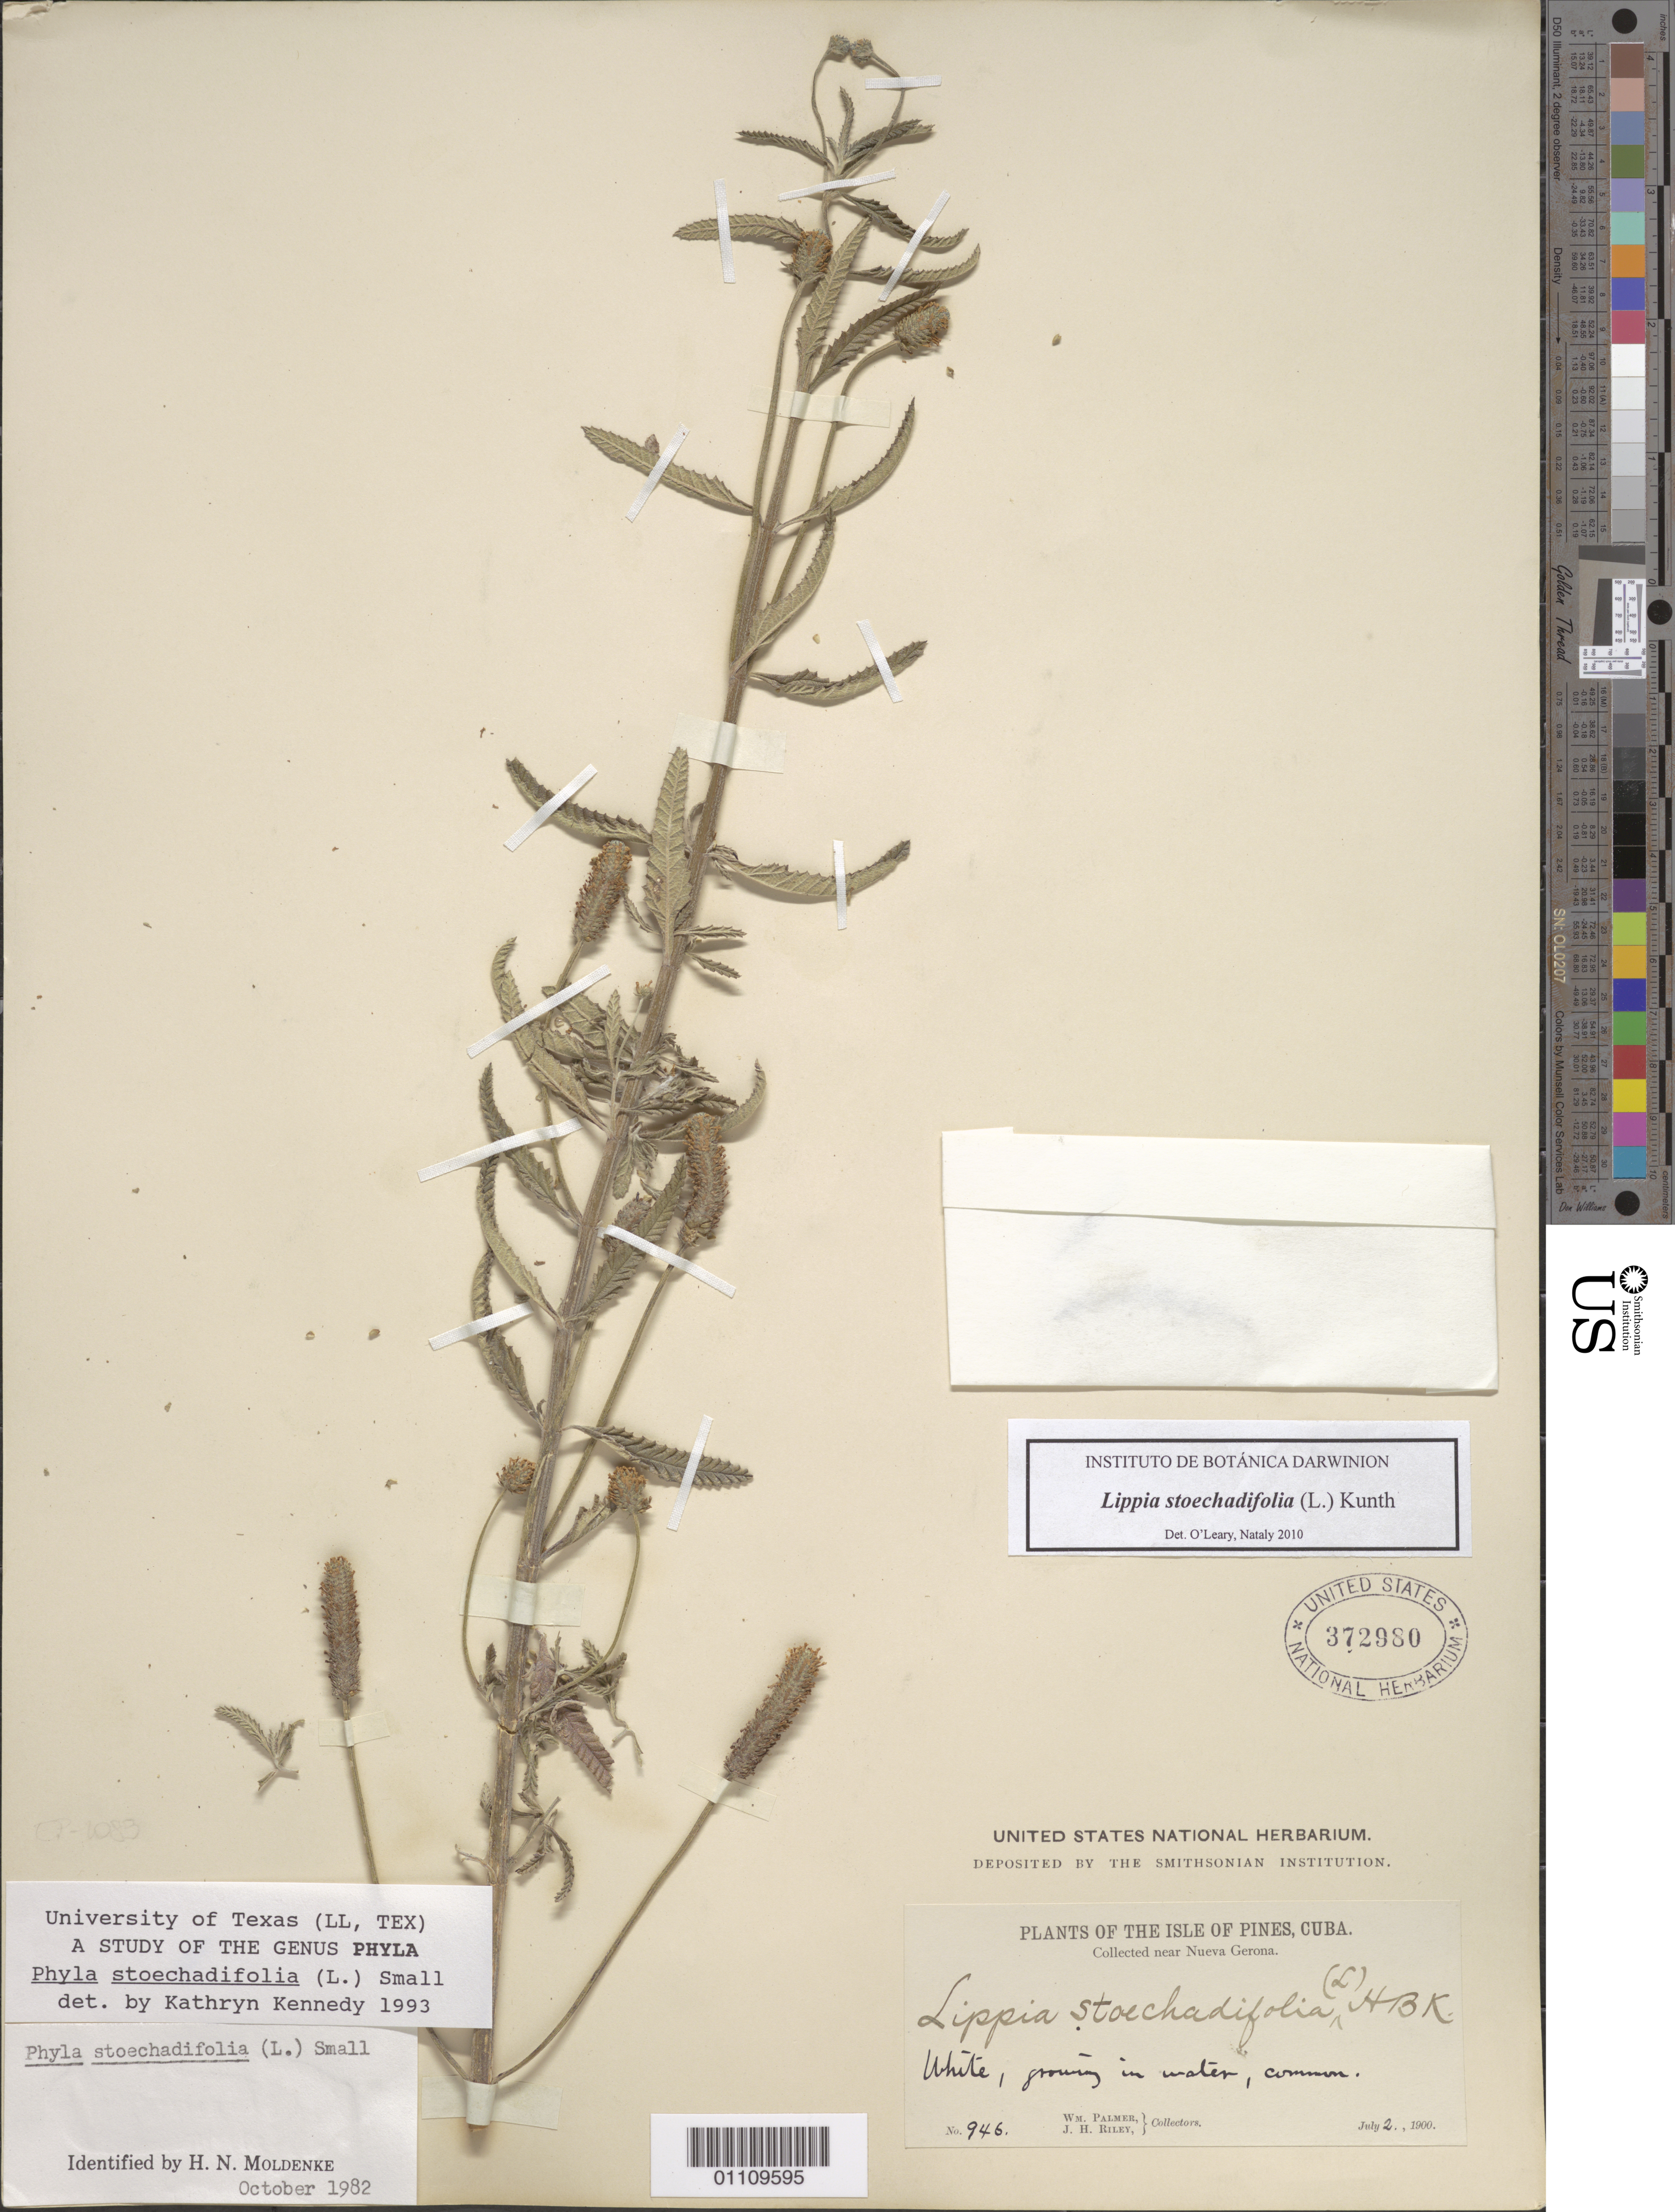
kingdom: Plantae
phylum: Tracheophyta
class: Magnoliopsida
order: Lamiales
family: Verbenaceae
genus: Lippia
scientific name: Lippia stoechadifolia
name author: (L.) Kunth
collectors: W. Palmer & J. H. Riley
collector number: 946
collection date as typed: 02 Jul 1900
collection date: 1900-07-02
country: Cuba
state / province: Isla de La Juventud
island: Isla de la Juventud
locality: Nueva Gerona, near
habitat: Growing in water, common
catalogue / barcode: US 372980